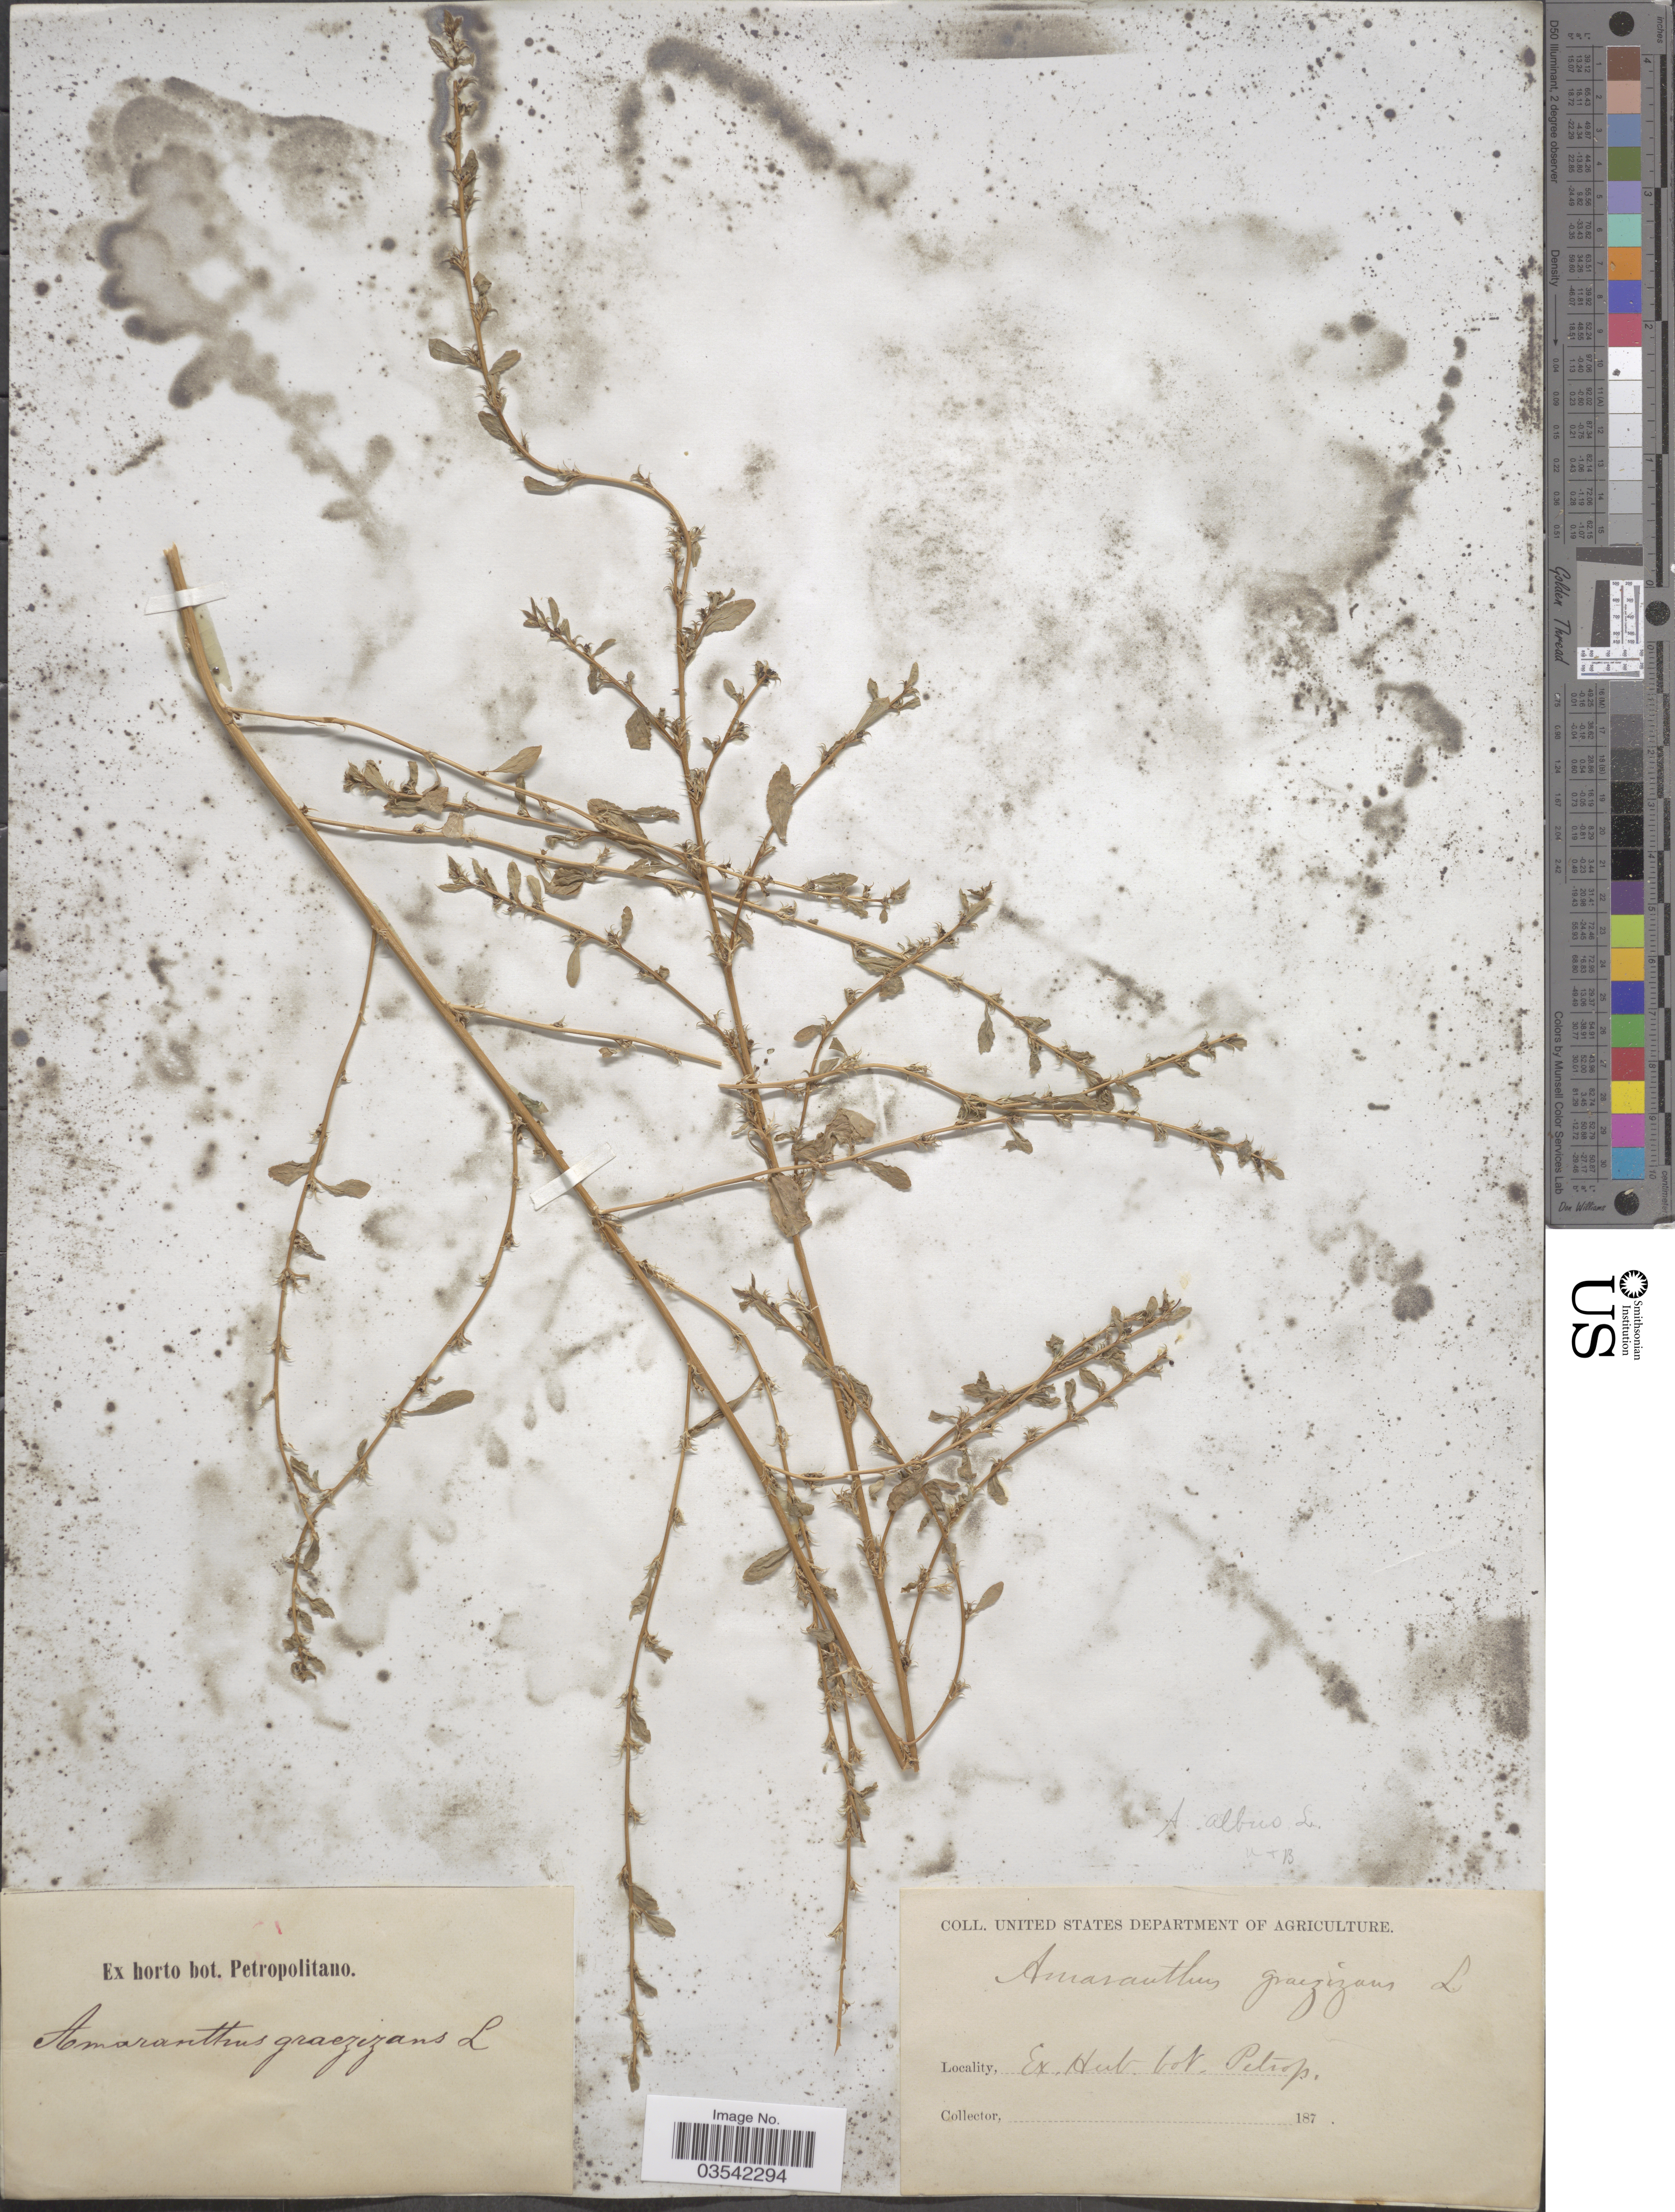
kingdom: Plantae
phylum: Tracheophyta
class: Magnoliopsida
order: Caryophyllales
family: Amaranthaceae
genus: Amaranthus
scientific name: Amaranthus albus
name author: L.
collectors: United States Department of Agriculture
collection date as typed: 187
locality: Ex. Herb. bot. Petrop.